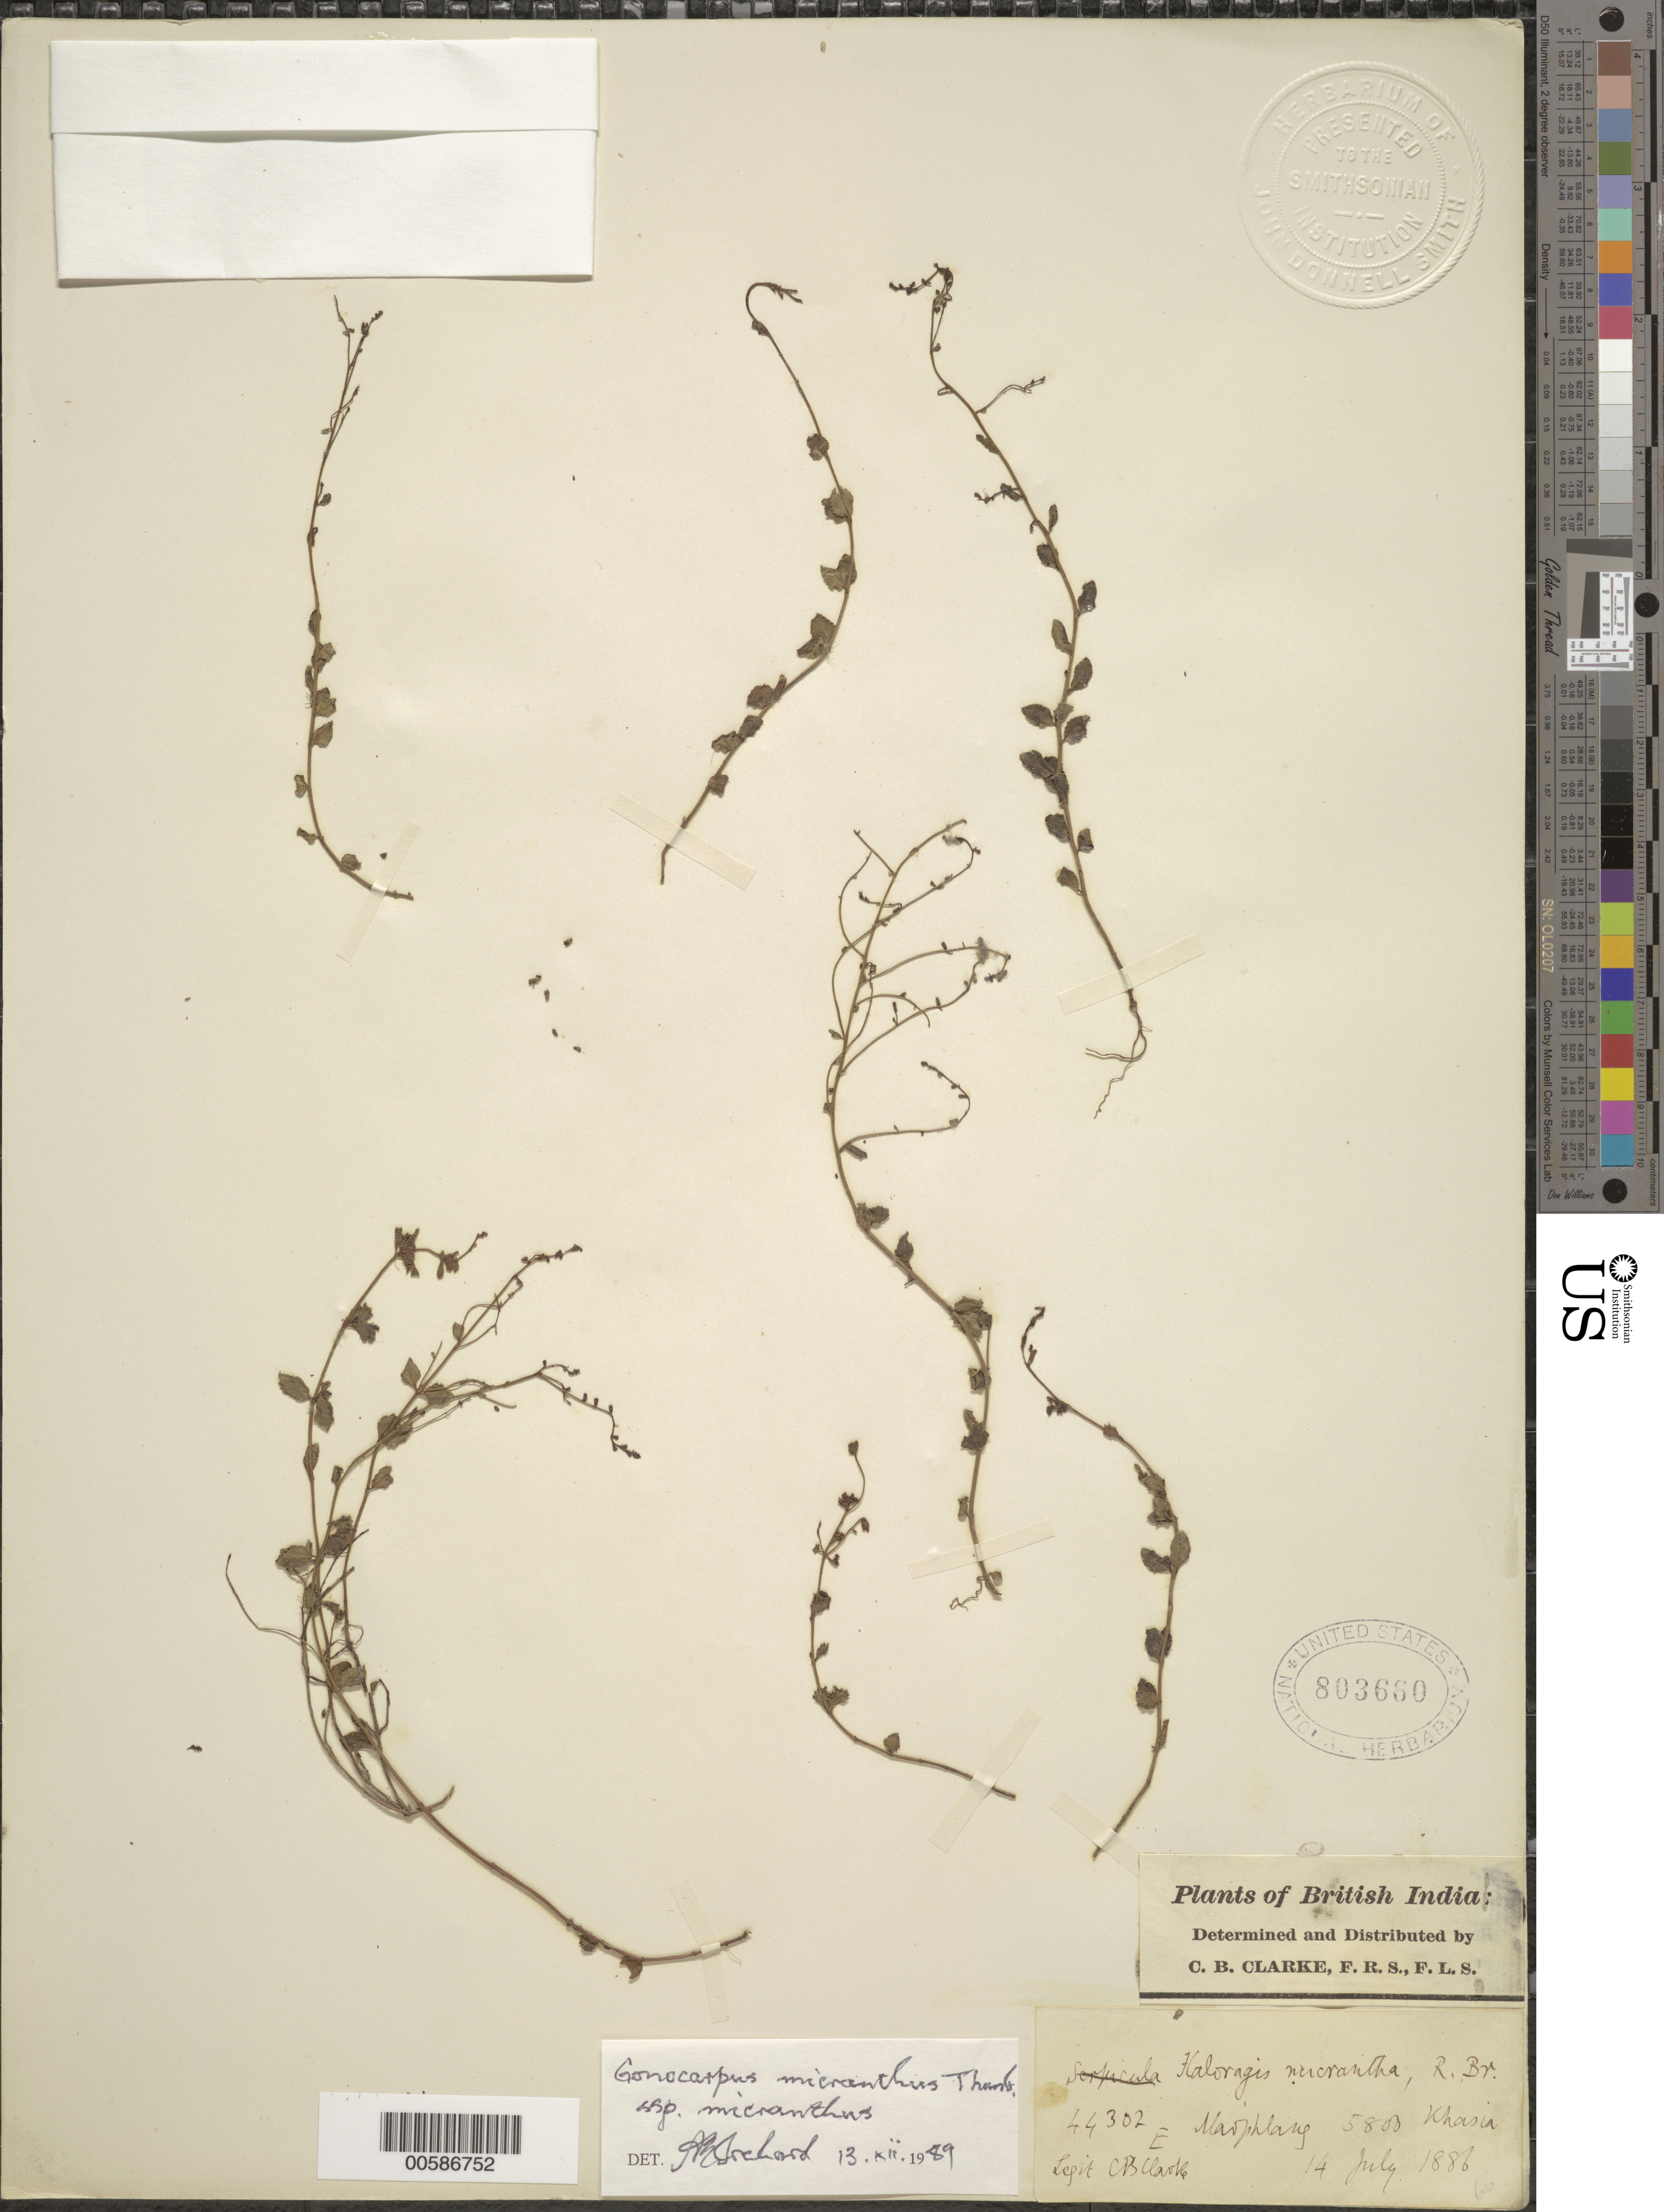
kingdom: Plantae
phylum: Tracheophyta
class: Magnoliopsida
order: Saxifragales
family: Haloragaceae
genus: Gonocarpus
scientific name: Gonocarpus micranthus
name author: Thunb.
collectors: C. B. Clarke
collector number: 44302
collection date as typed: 14 Jul 1886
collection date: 1886-07-14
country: India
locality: Khasia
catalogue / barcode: US 803660